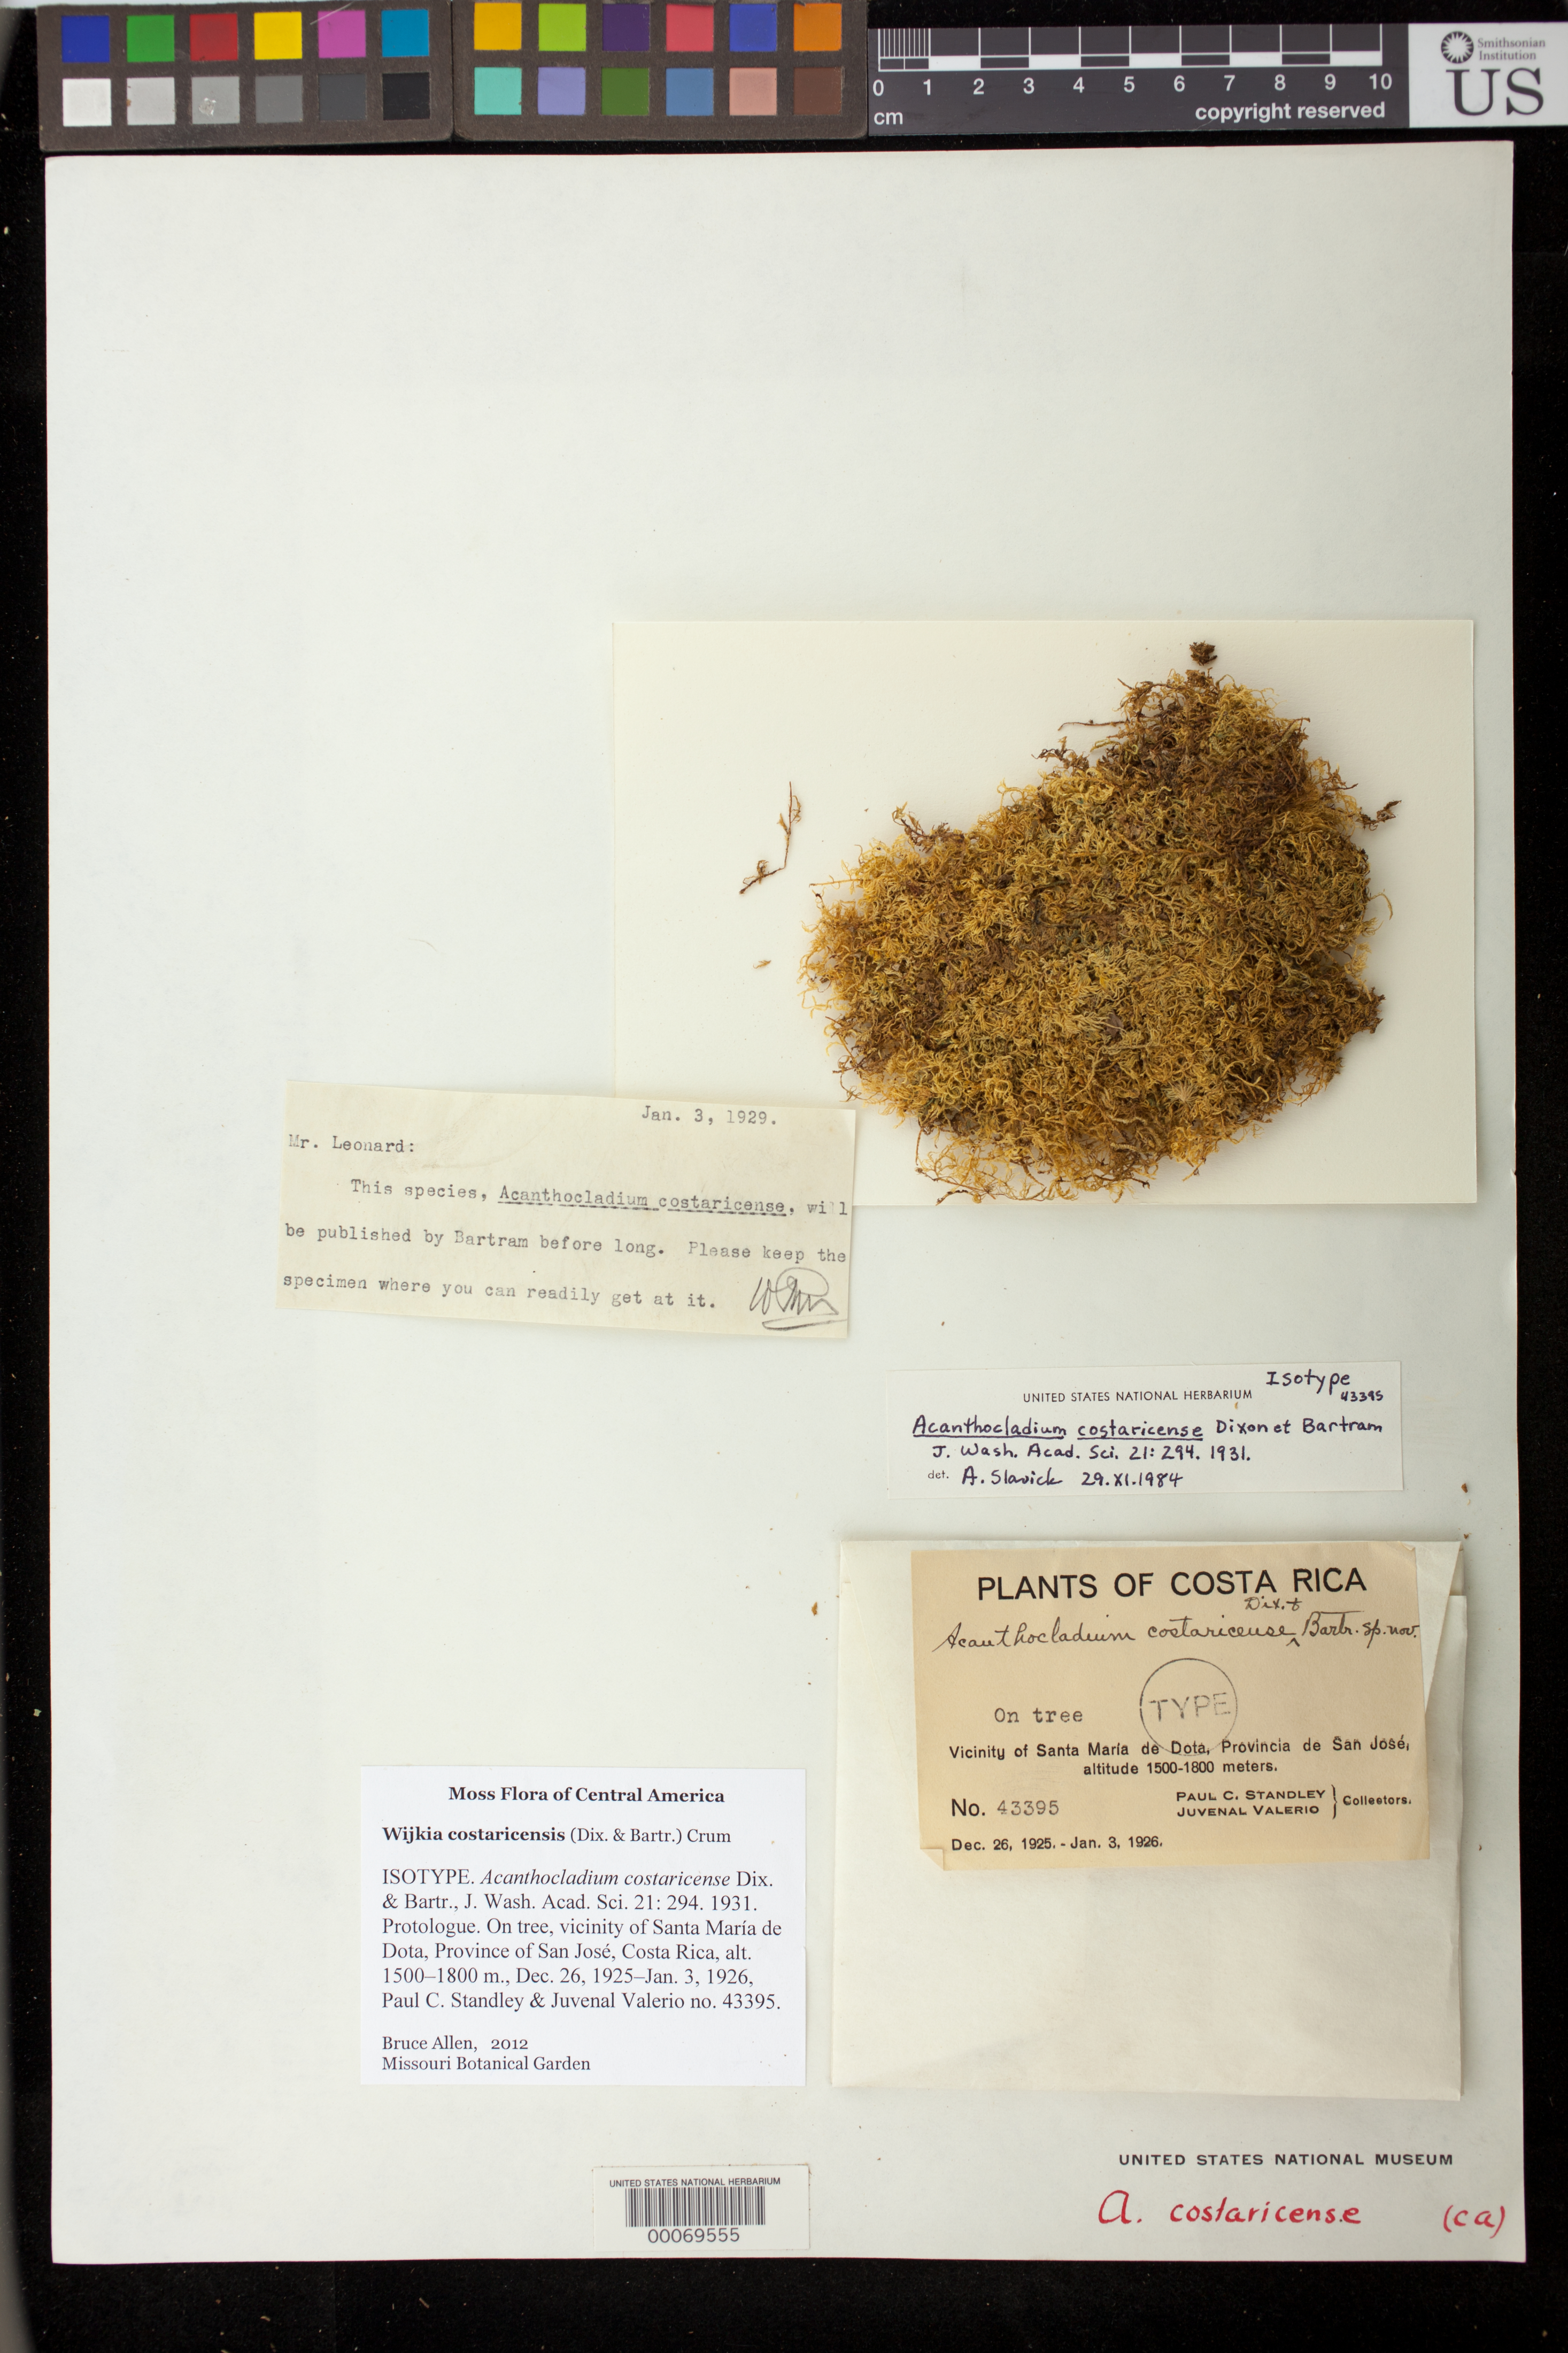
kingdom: Plantae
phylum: Bryophyta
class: Bryopsida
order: Hypnales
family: Sematophyllaceae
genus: Acanthocladium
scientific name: Acanthocladium costaricense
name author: Dixon & E.B. Bartram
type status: Isotype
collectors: P. C. Standley & J. Valerio R.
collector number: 43395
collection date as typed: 26 Dec 1925 to 03 Jan 1926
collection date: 1925-12-26/1926-01-03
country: Costa Rica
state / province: San José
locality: Vicinity of Santa Maria de Dota.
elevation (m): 1500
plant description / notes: Holotype at US, acc. to Tropicos (July 2017); unclear where holotype deposited (not specified in protologue). Introduction (p. 288), "A complete series of specimens, including the types of the species described as new, has been deposited in the National Herbarium at Washington, D.C., and in the herbarium of the writer." HUH identifies their specimen (ex herb. Bartram) as holotype; US specimen is annotated as isotype by A. Slavick (1984) and B. Allen (2012).